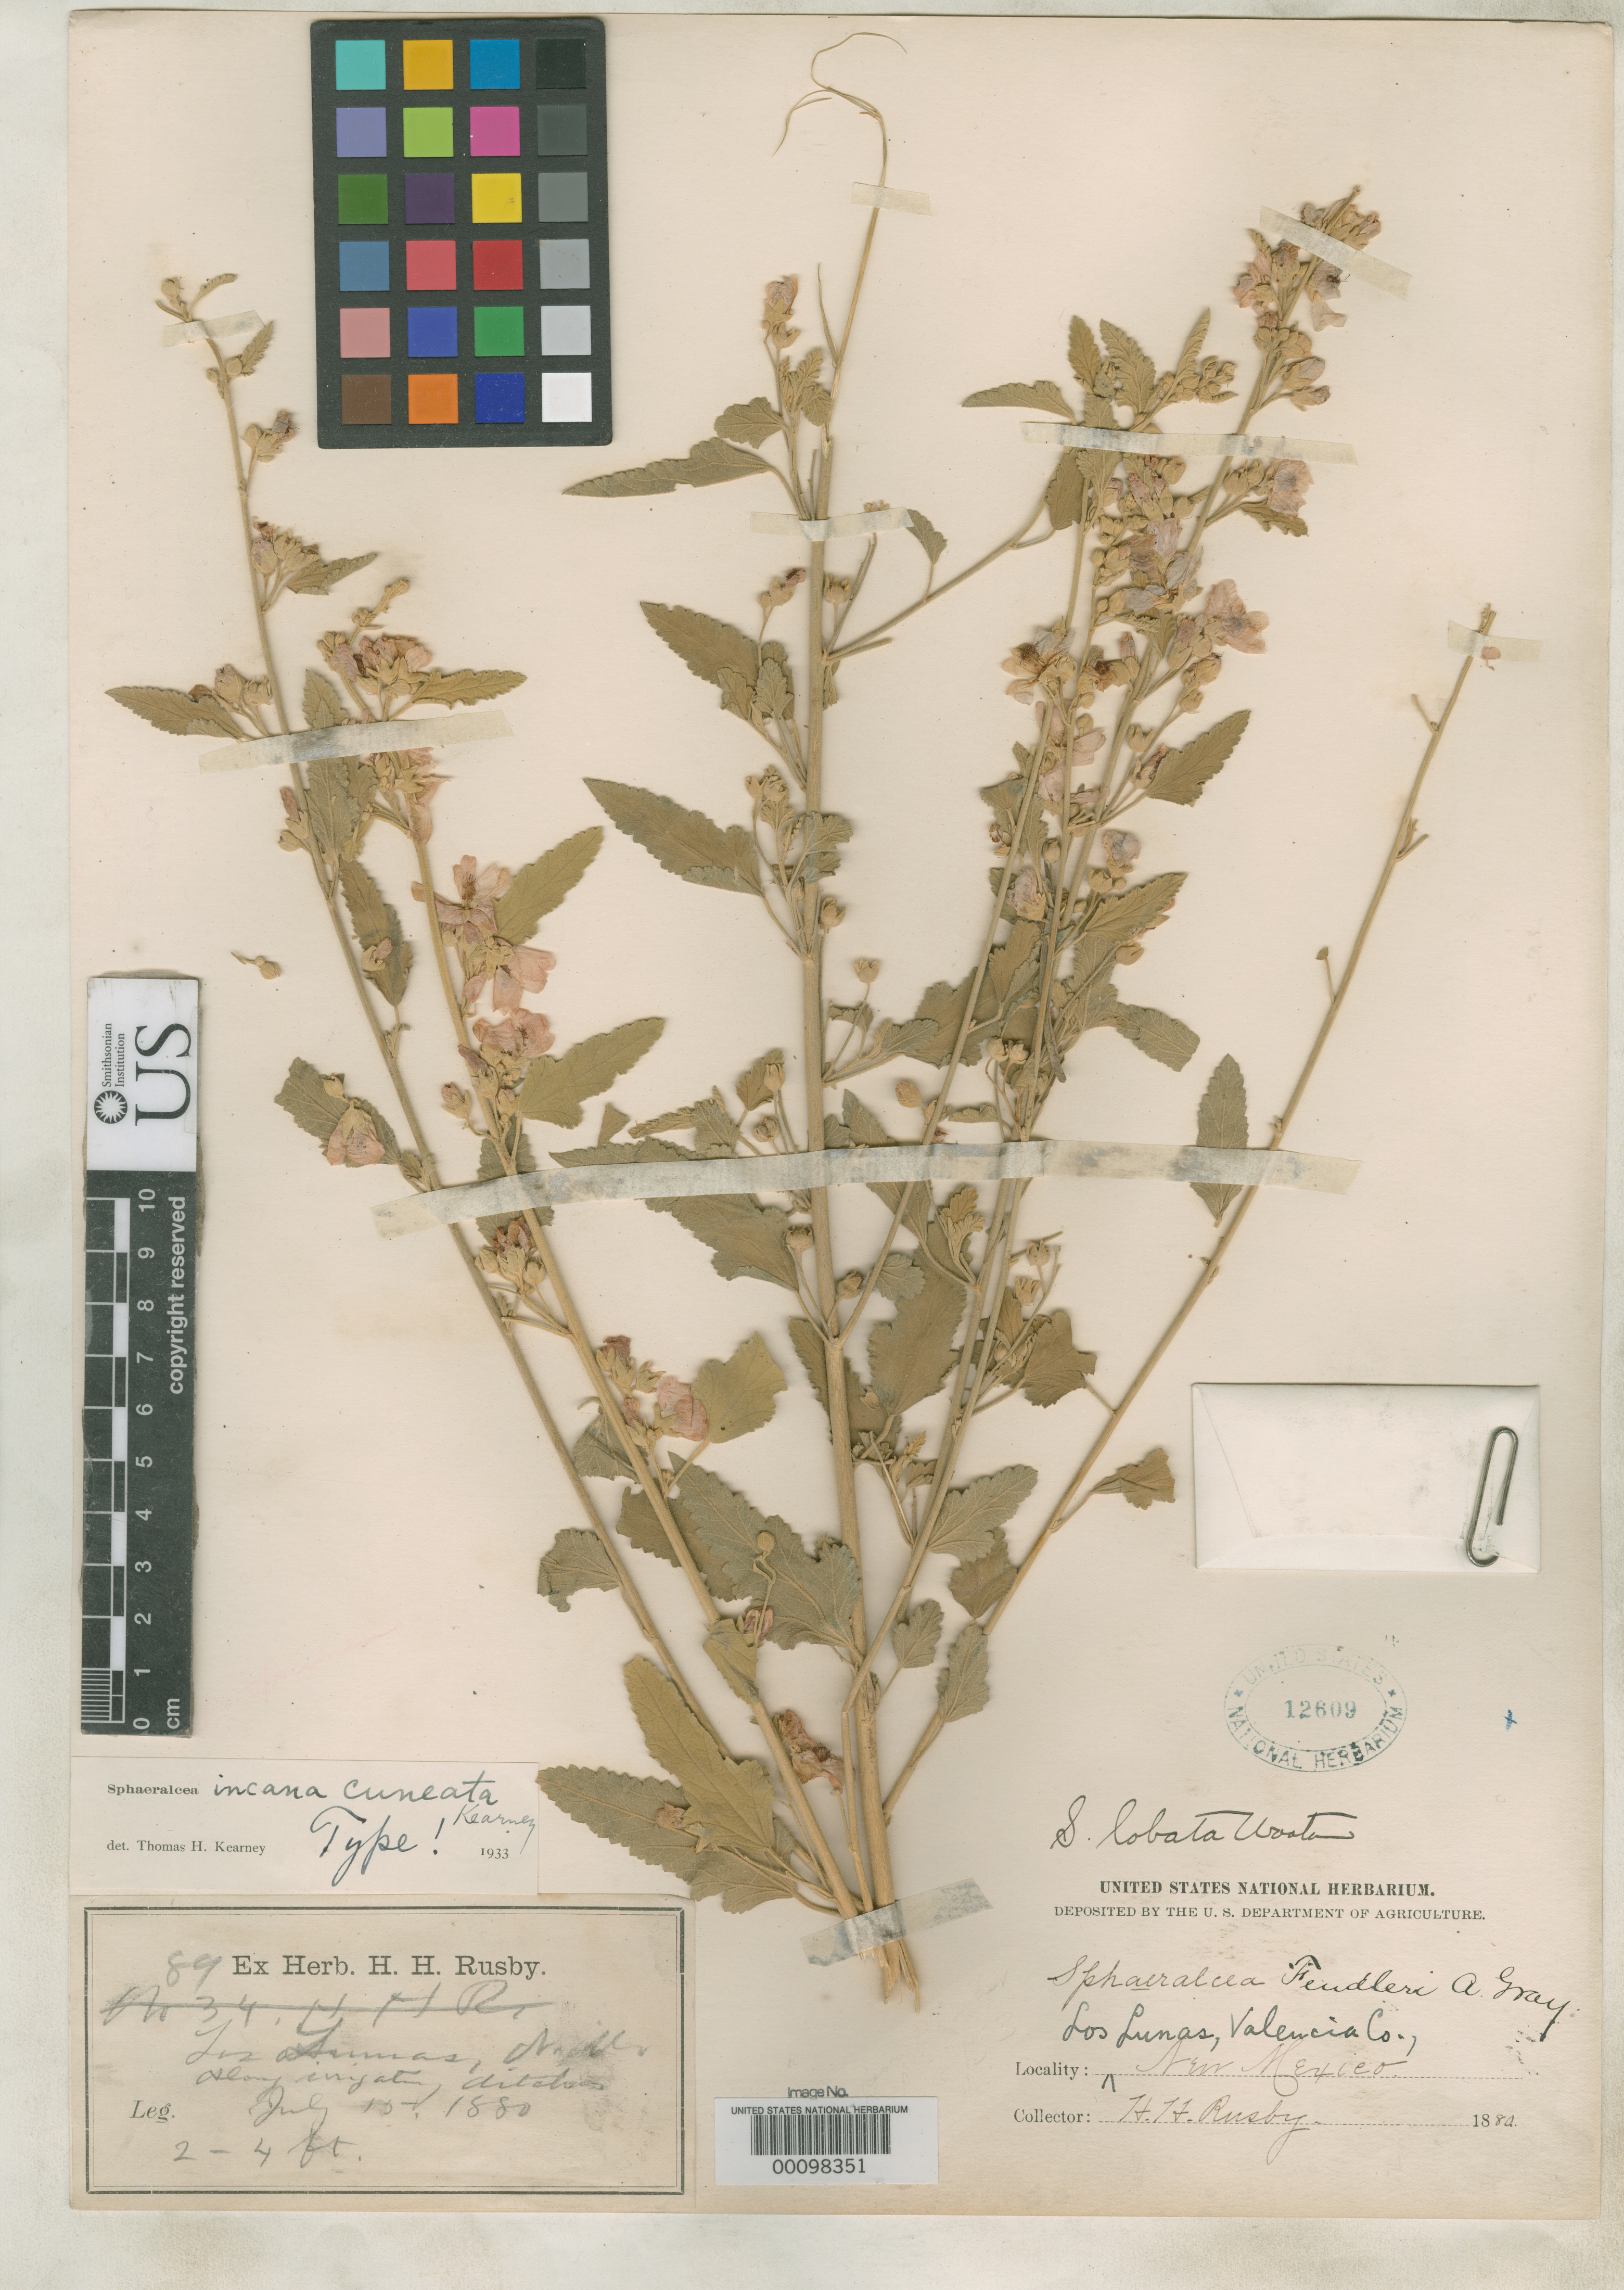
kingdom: Plantae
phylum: Tracheophyta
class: Magnoliopsida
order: Malvales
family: Malvaceae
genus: Sphaeralcea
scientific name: Sphaeralcea incana subsp. cuneata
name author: Kearney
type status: Holotype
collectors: H. H. Rusby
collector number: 89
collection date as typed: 15 Jul 1880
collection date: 1880-07-15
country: United States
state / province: New Mexico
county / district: Valencia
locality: Los Lunas.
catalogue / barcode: US 12609